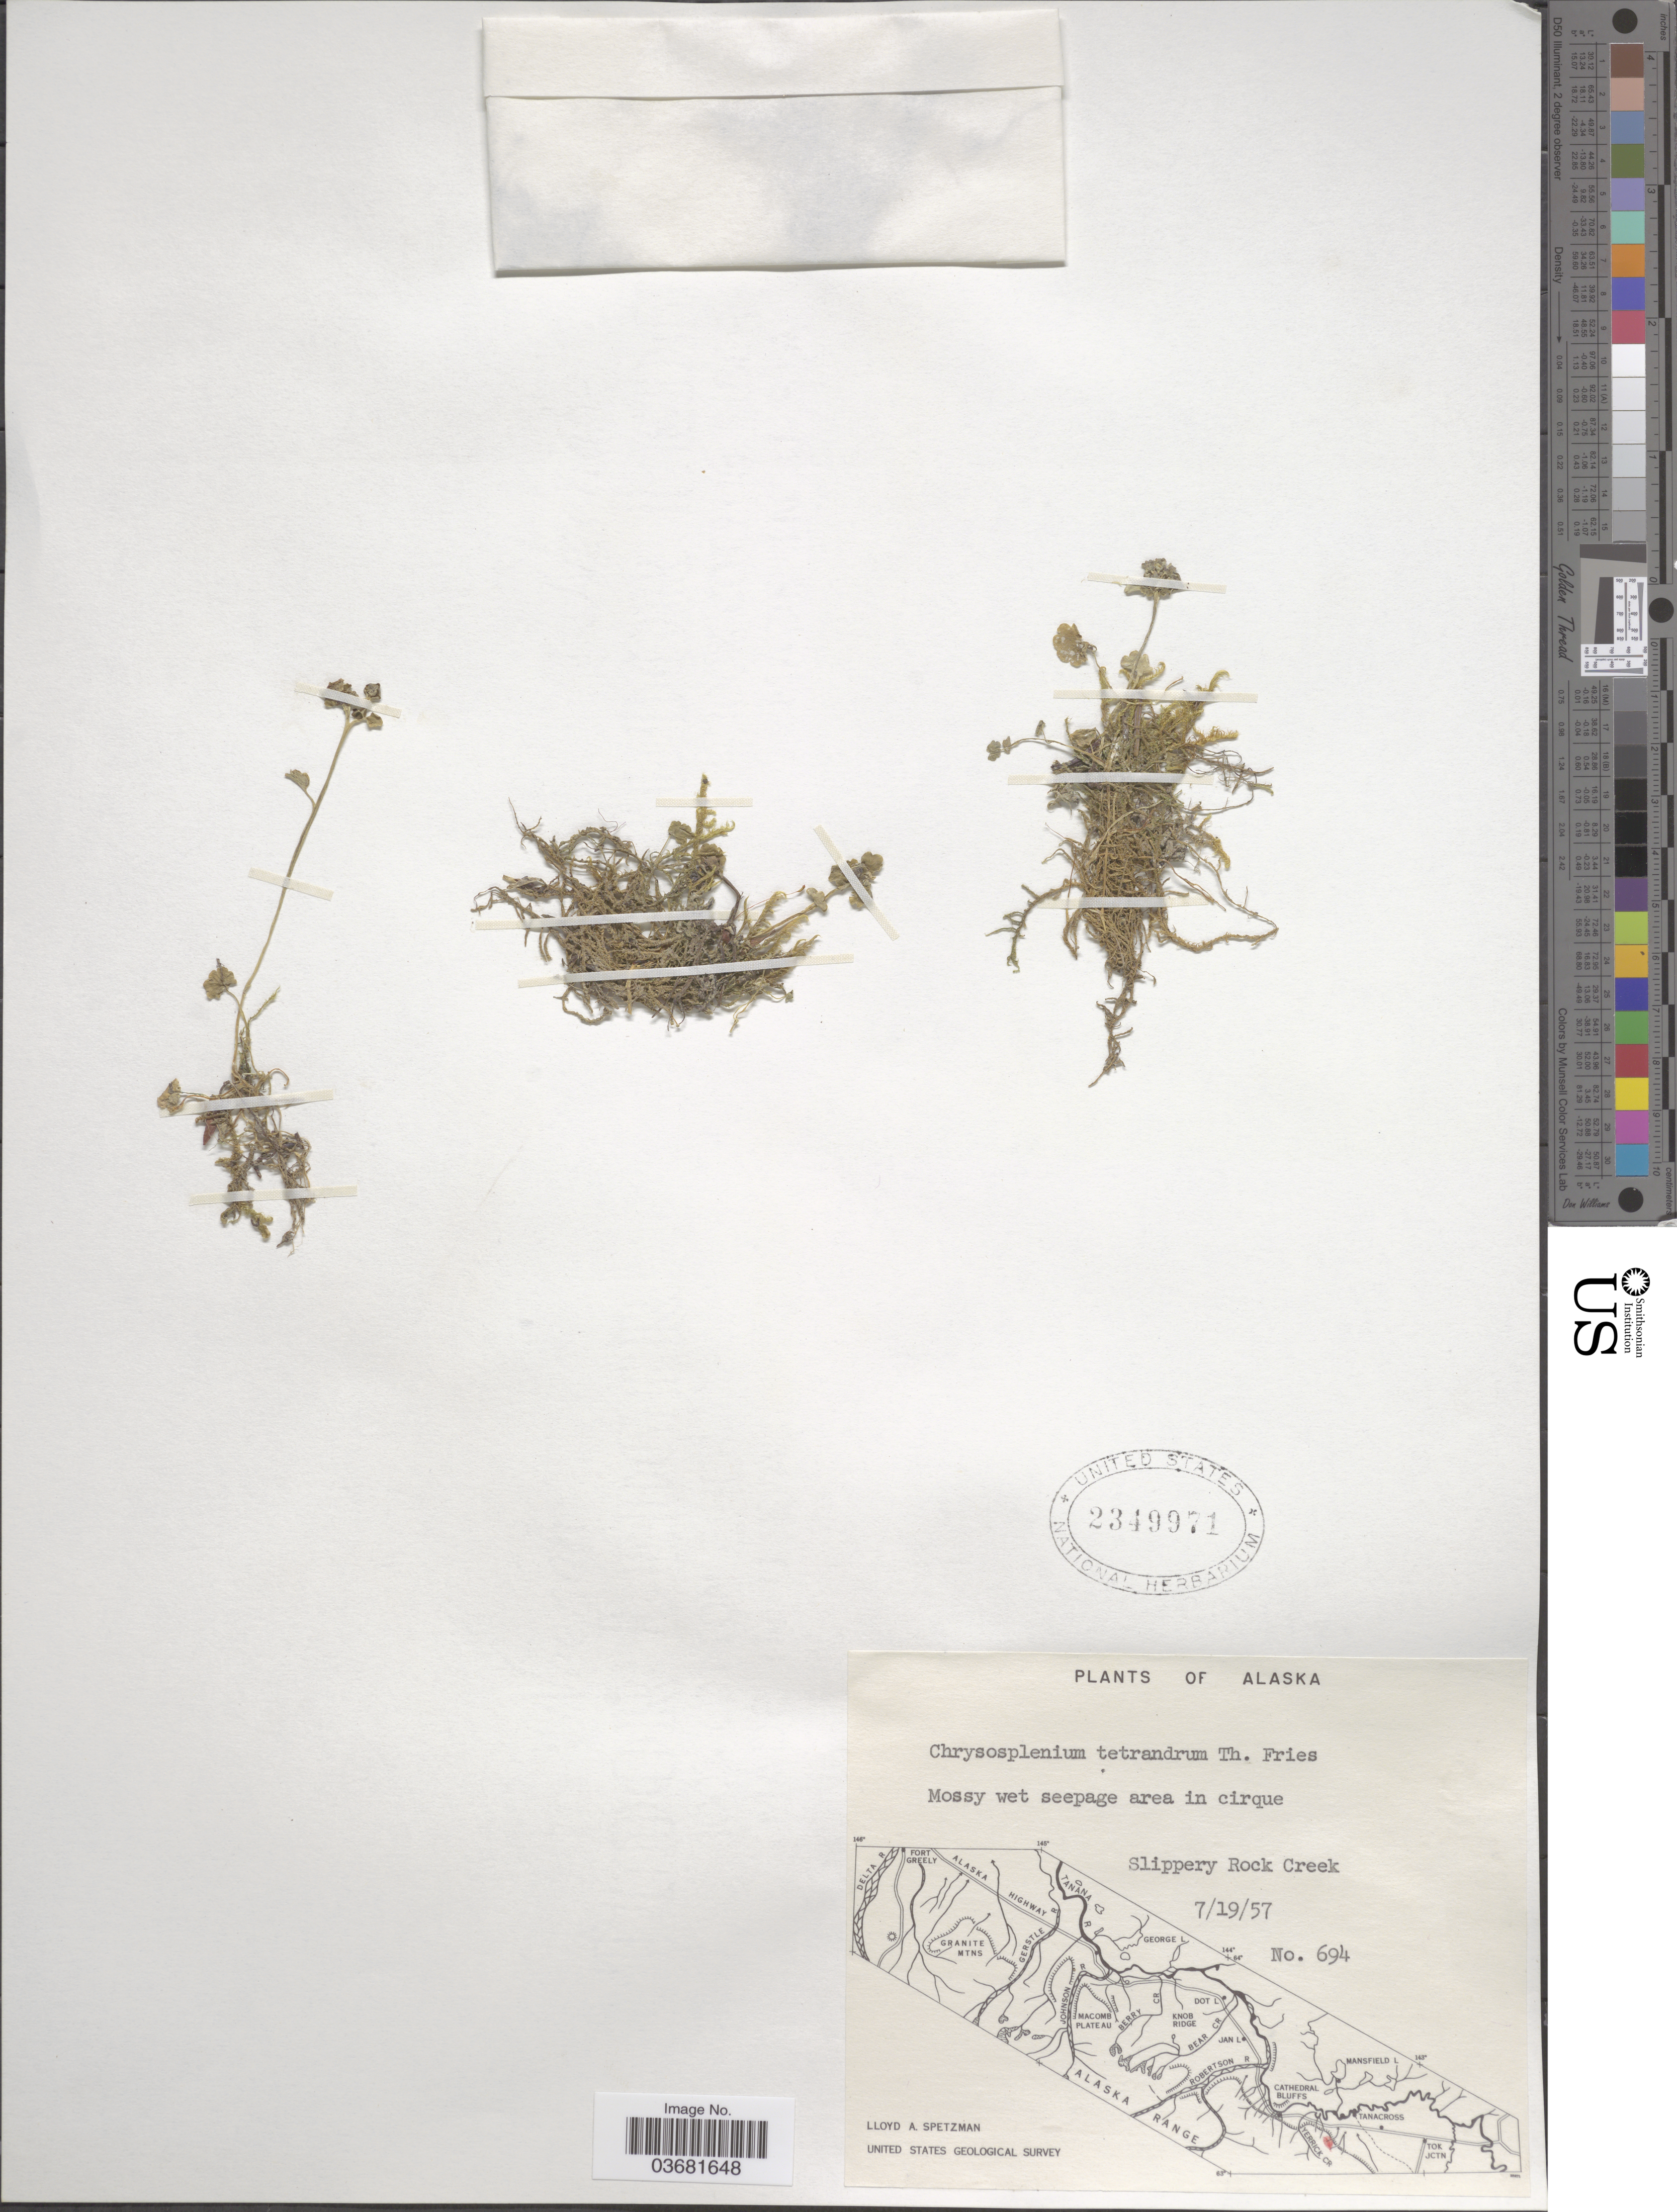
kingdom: Plantae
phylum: Tracheophyta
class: Magnoliopsida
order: Saxifragales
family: Saxifragaceae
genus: Chrysosplenium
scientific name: Chrysosplenium tetrandrum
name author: (N. Lund) Th. Fr.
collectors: L. Spetzman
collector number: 694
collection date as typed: Transcribed d/m/y: 19/7/57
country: United States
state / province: Alaska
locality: Slippery Rock Creek. United States Geological Survey.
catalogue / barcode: US 2349971